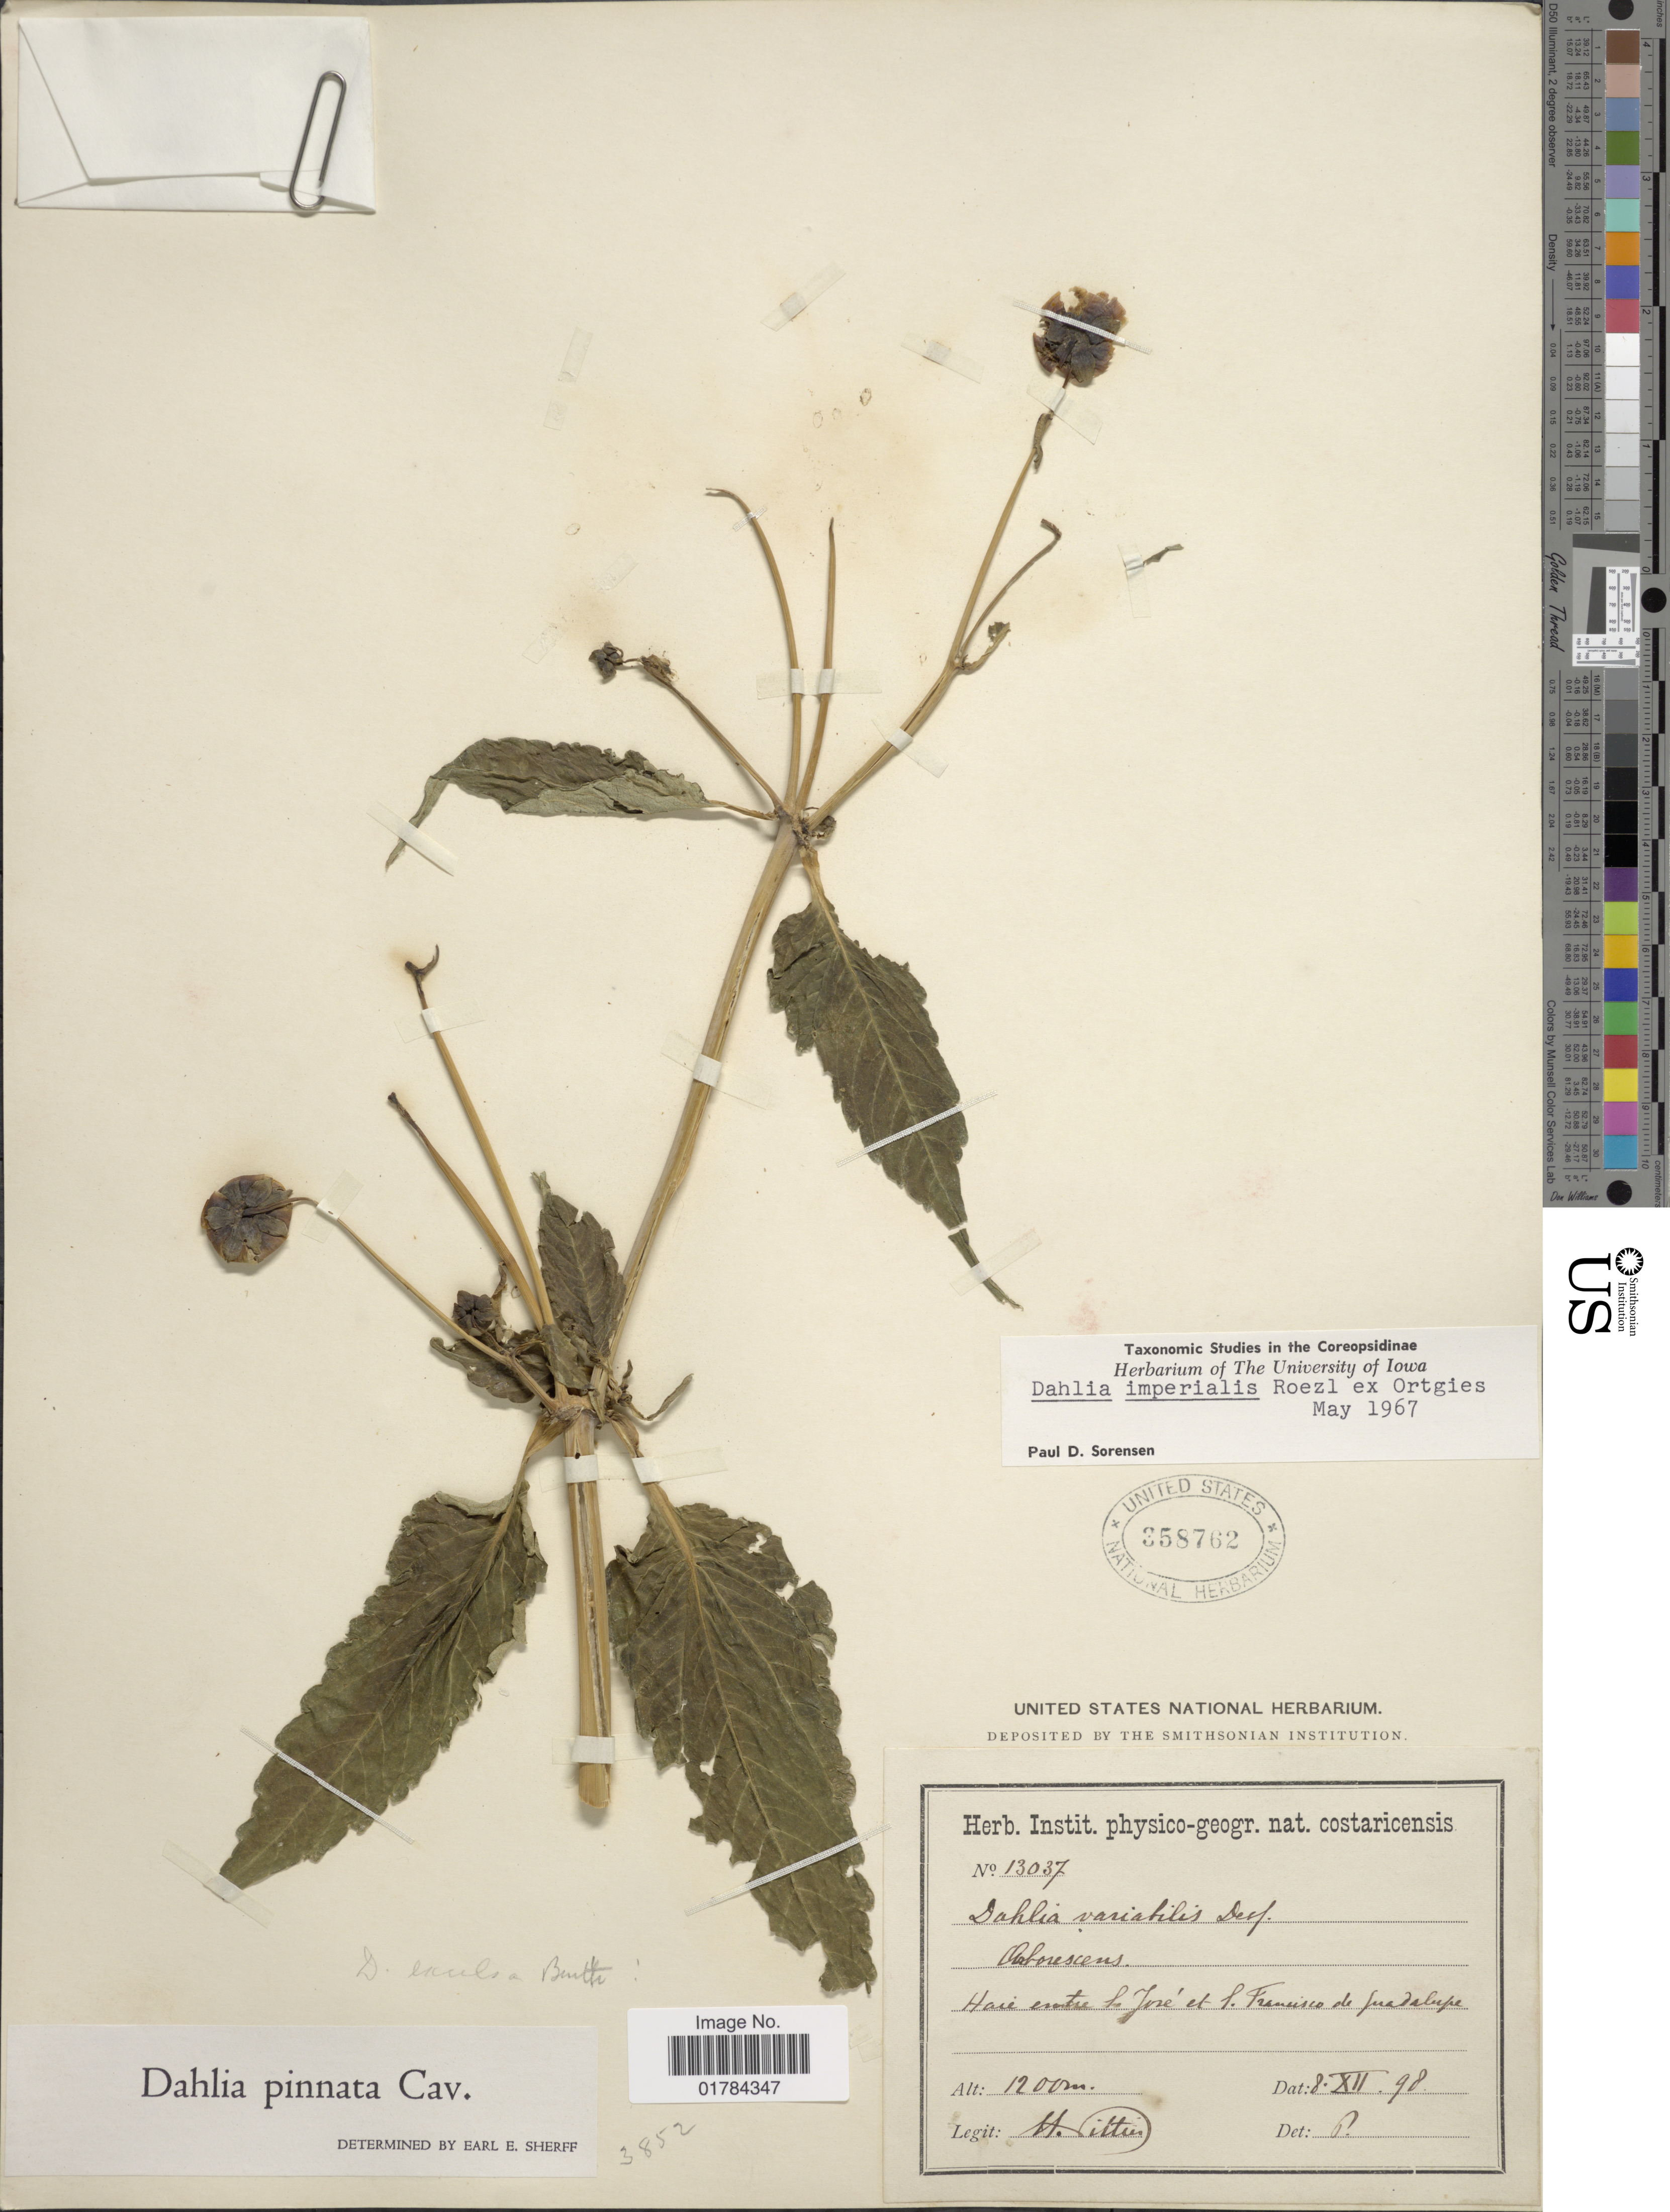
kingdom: Plantae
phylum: Tracheophyta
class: Magnoliopsida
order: Asterales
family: Asteraceae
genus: Dahlia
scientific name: Dahlia imperialis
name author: Roezl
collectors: H. F. Pittier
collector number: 13037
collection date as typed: Transcribed d/m/y: 8/12/98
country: Mexico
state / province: Baja California Sur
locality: Between S. José and S. Francisco de Guadelupe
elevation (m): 1200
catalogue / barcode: US 358762